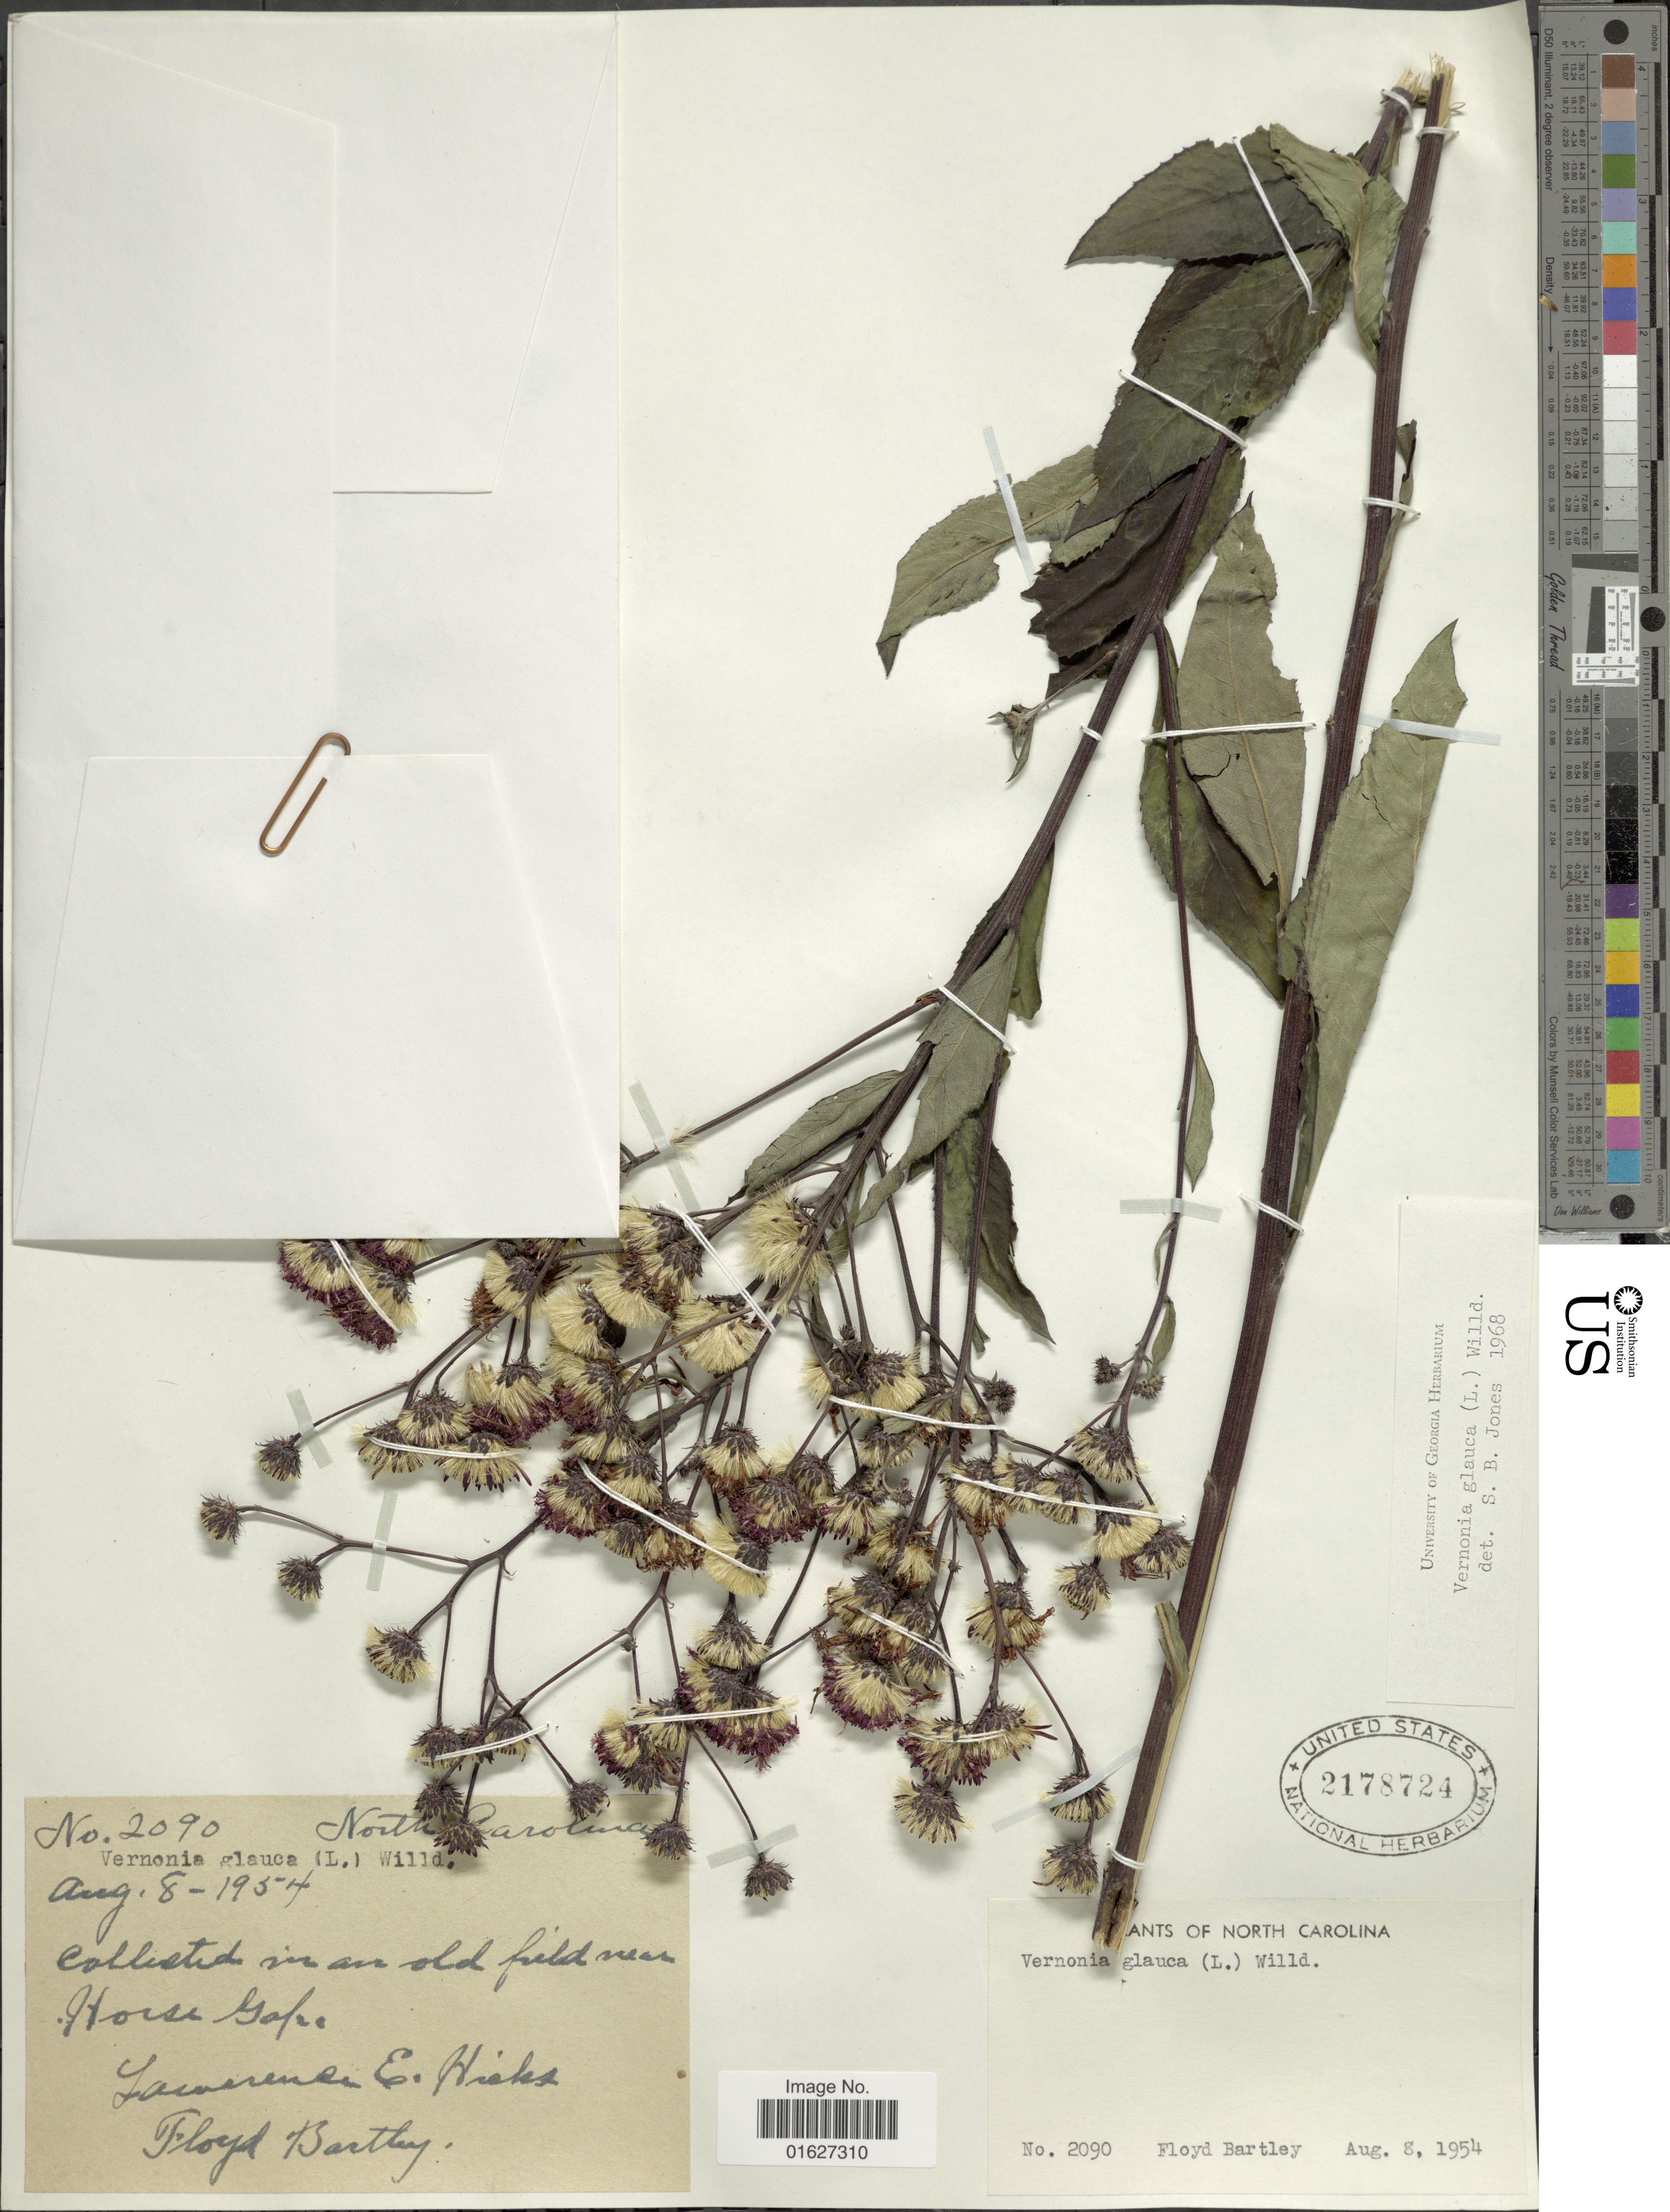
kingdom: Plantae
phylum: Tracheophyta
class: Magnoliopsida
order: Asterales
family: Asteraceae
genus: Vernonia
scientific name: Vernonia glauca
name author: (L.) Willd.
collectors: L. E. Hicks & F. Bartley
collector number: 2090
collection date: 1954-08-08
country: United States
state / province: North Carolina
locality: North Carolina. in an old field near Horse Gap.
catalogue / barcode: US 2178724